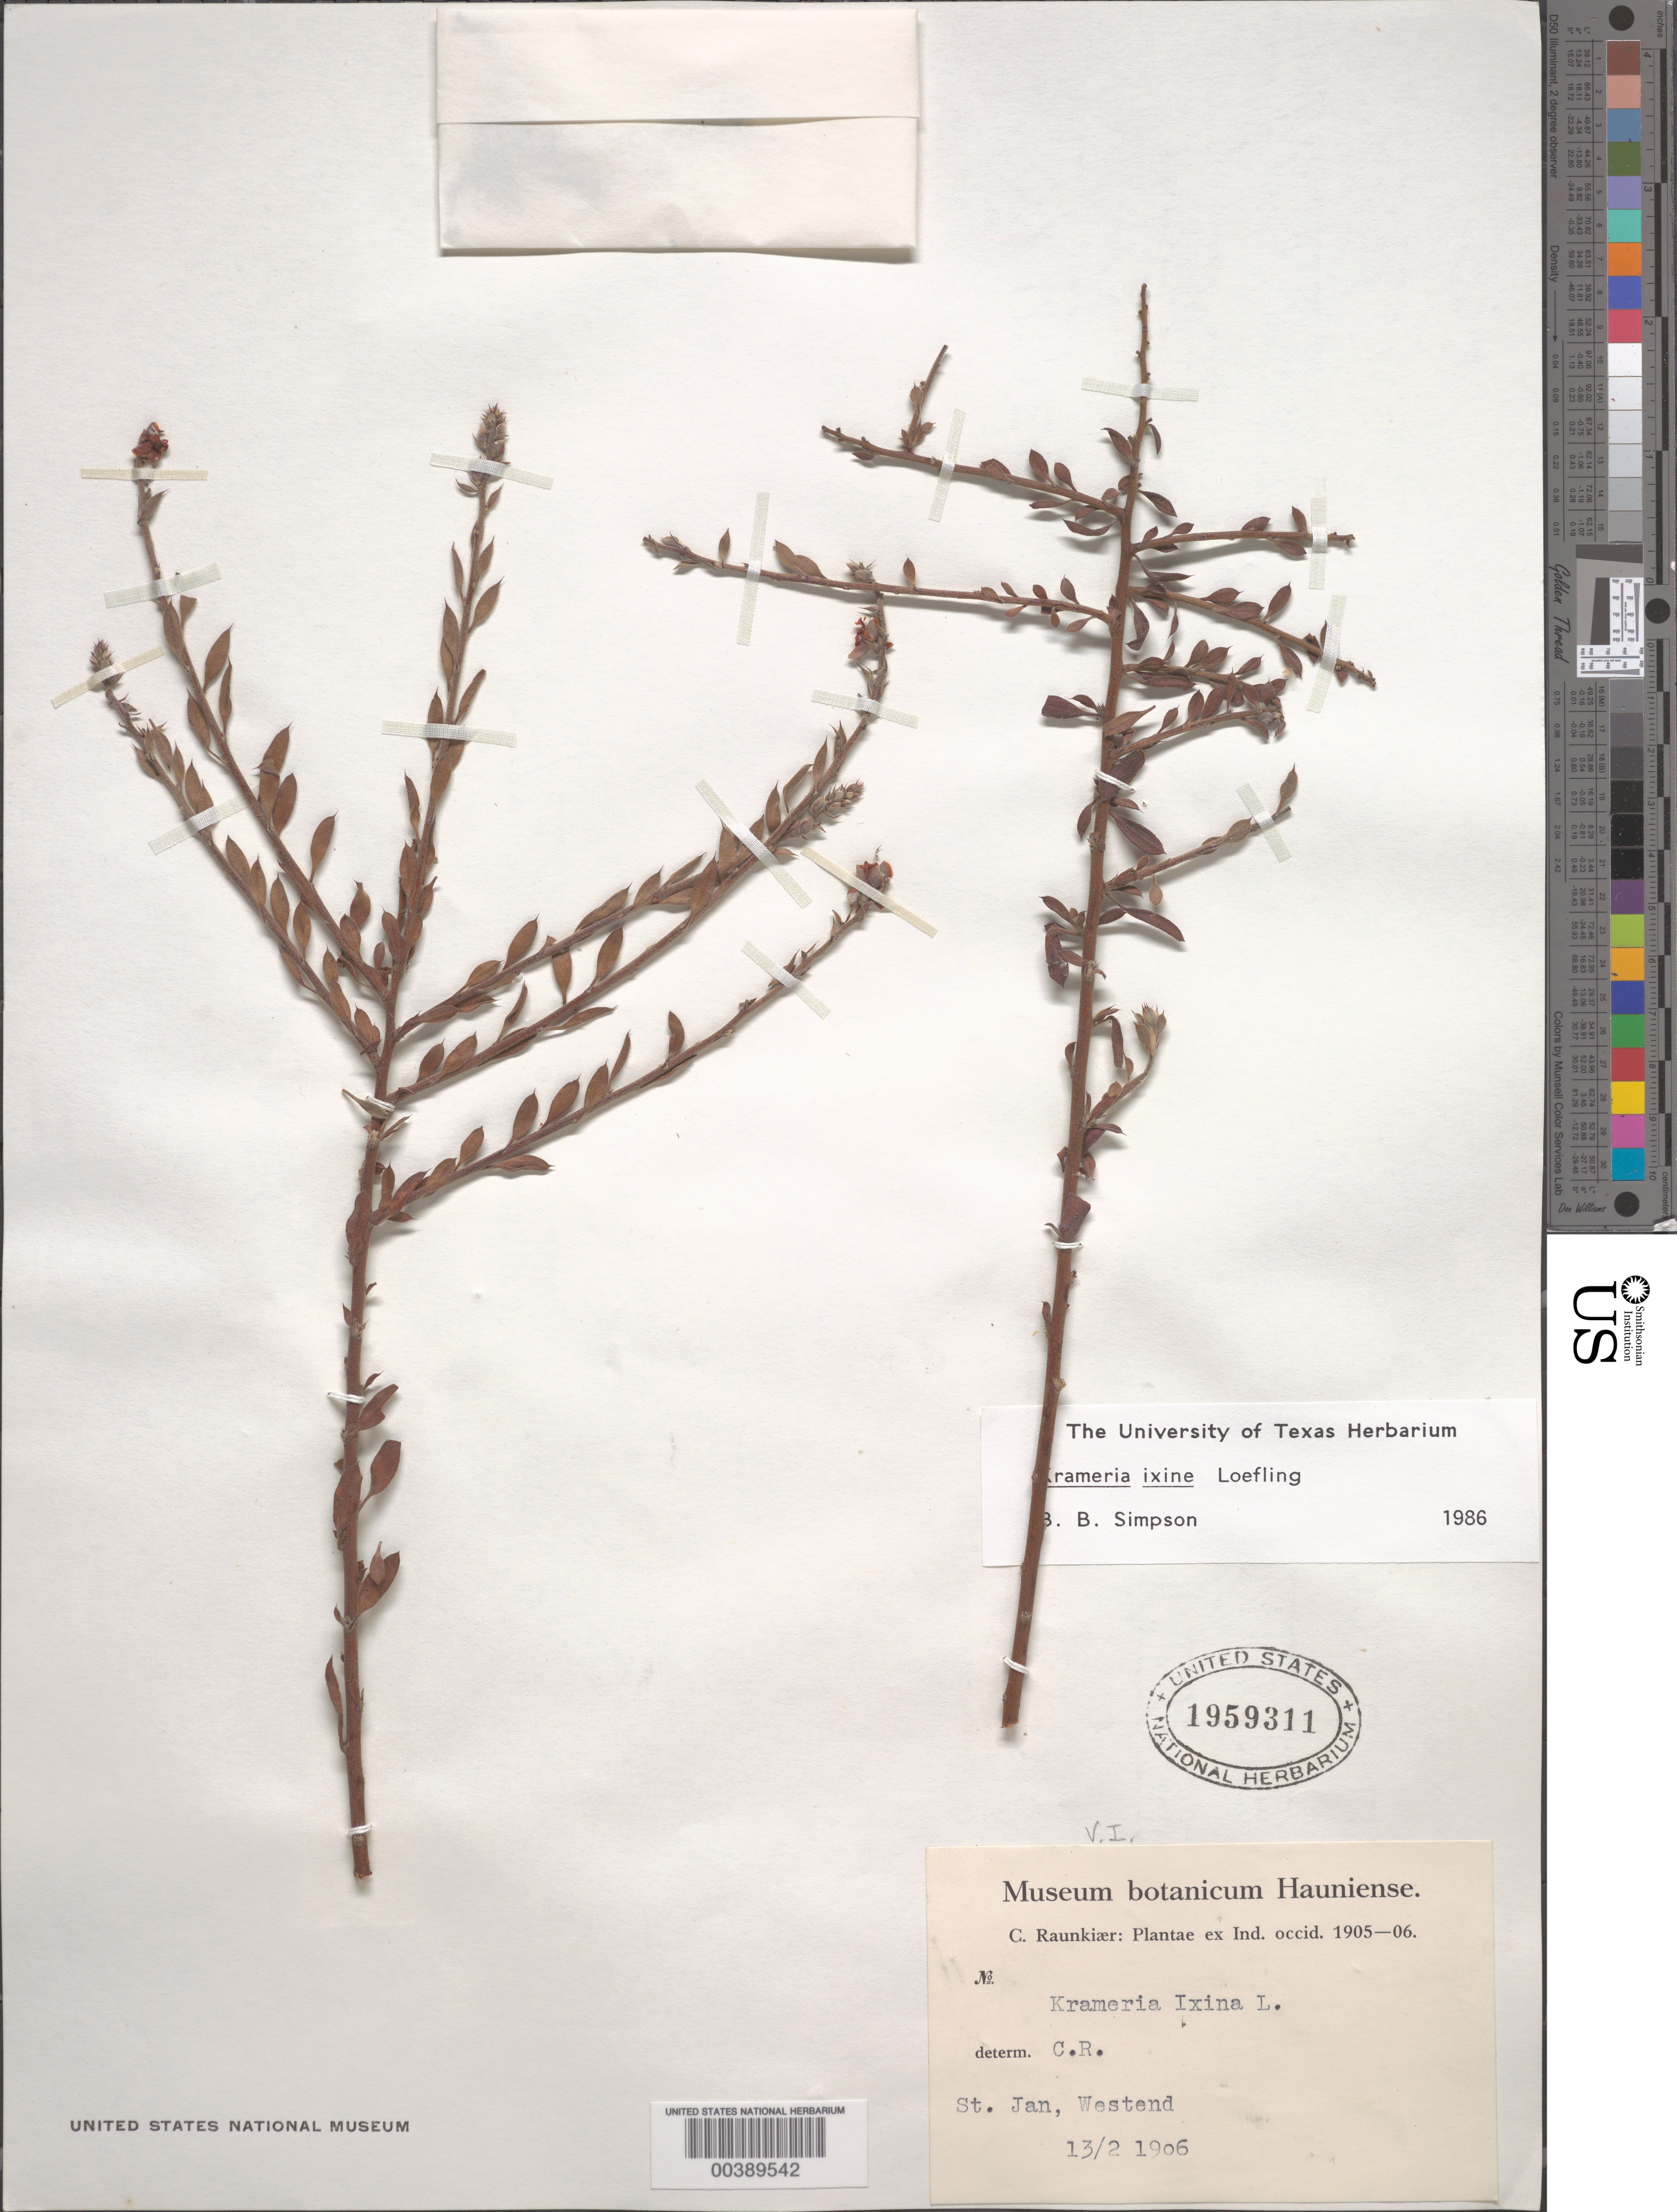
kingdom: Plantae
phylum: Tracheophyta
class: Magnoliopsida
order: Zygophyllales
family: Krameriaceae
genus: Krameria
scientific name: Krameria ixine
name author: L.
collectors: C. Raunkiaer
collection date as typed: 13 Feb 1906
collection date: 1906-02-13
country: U.S. Virgin Islands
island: St. John Island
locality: W end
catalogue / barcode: US 1959311